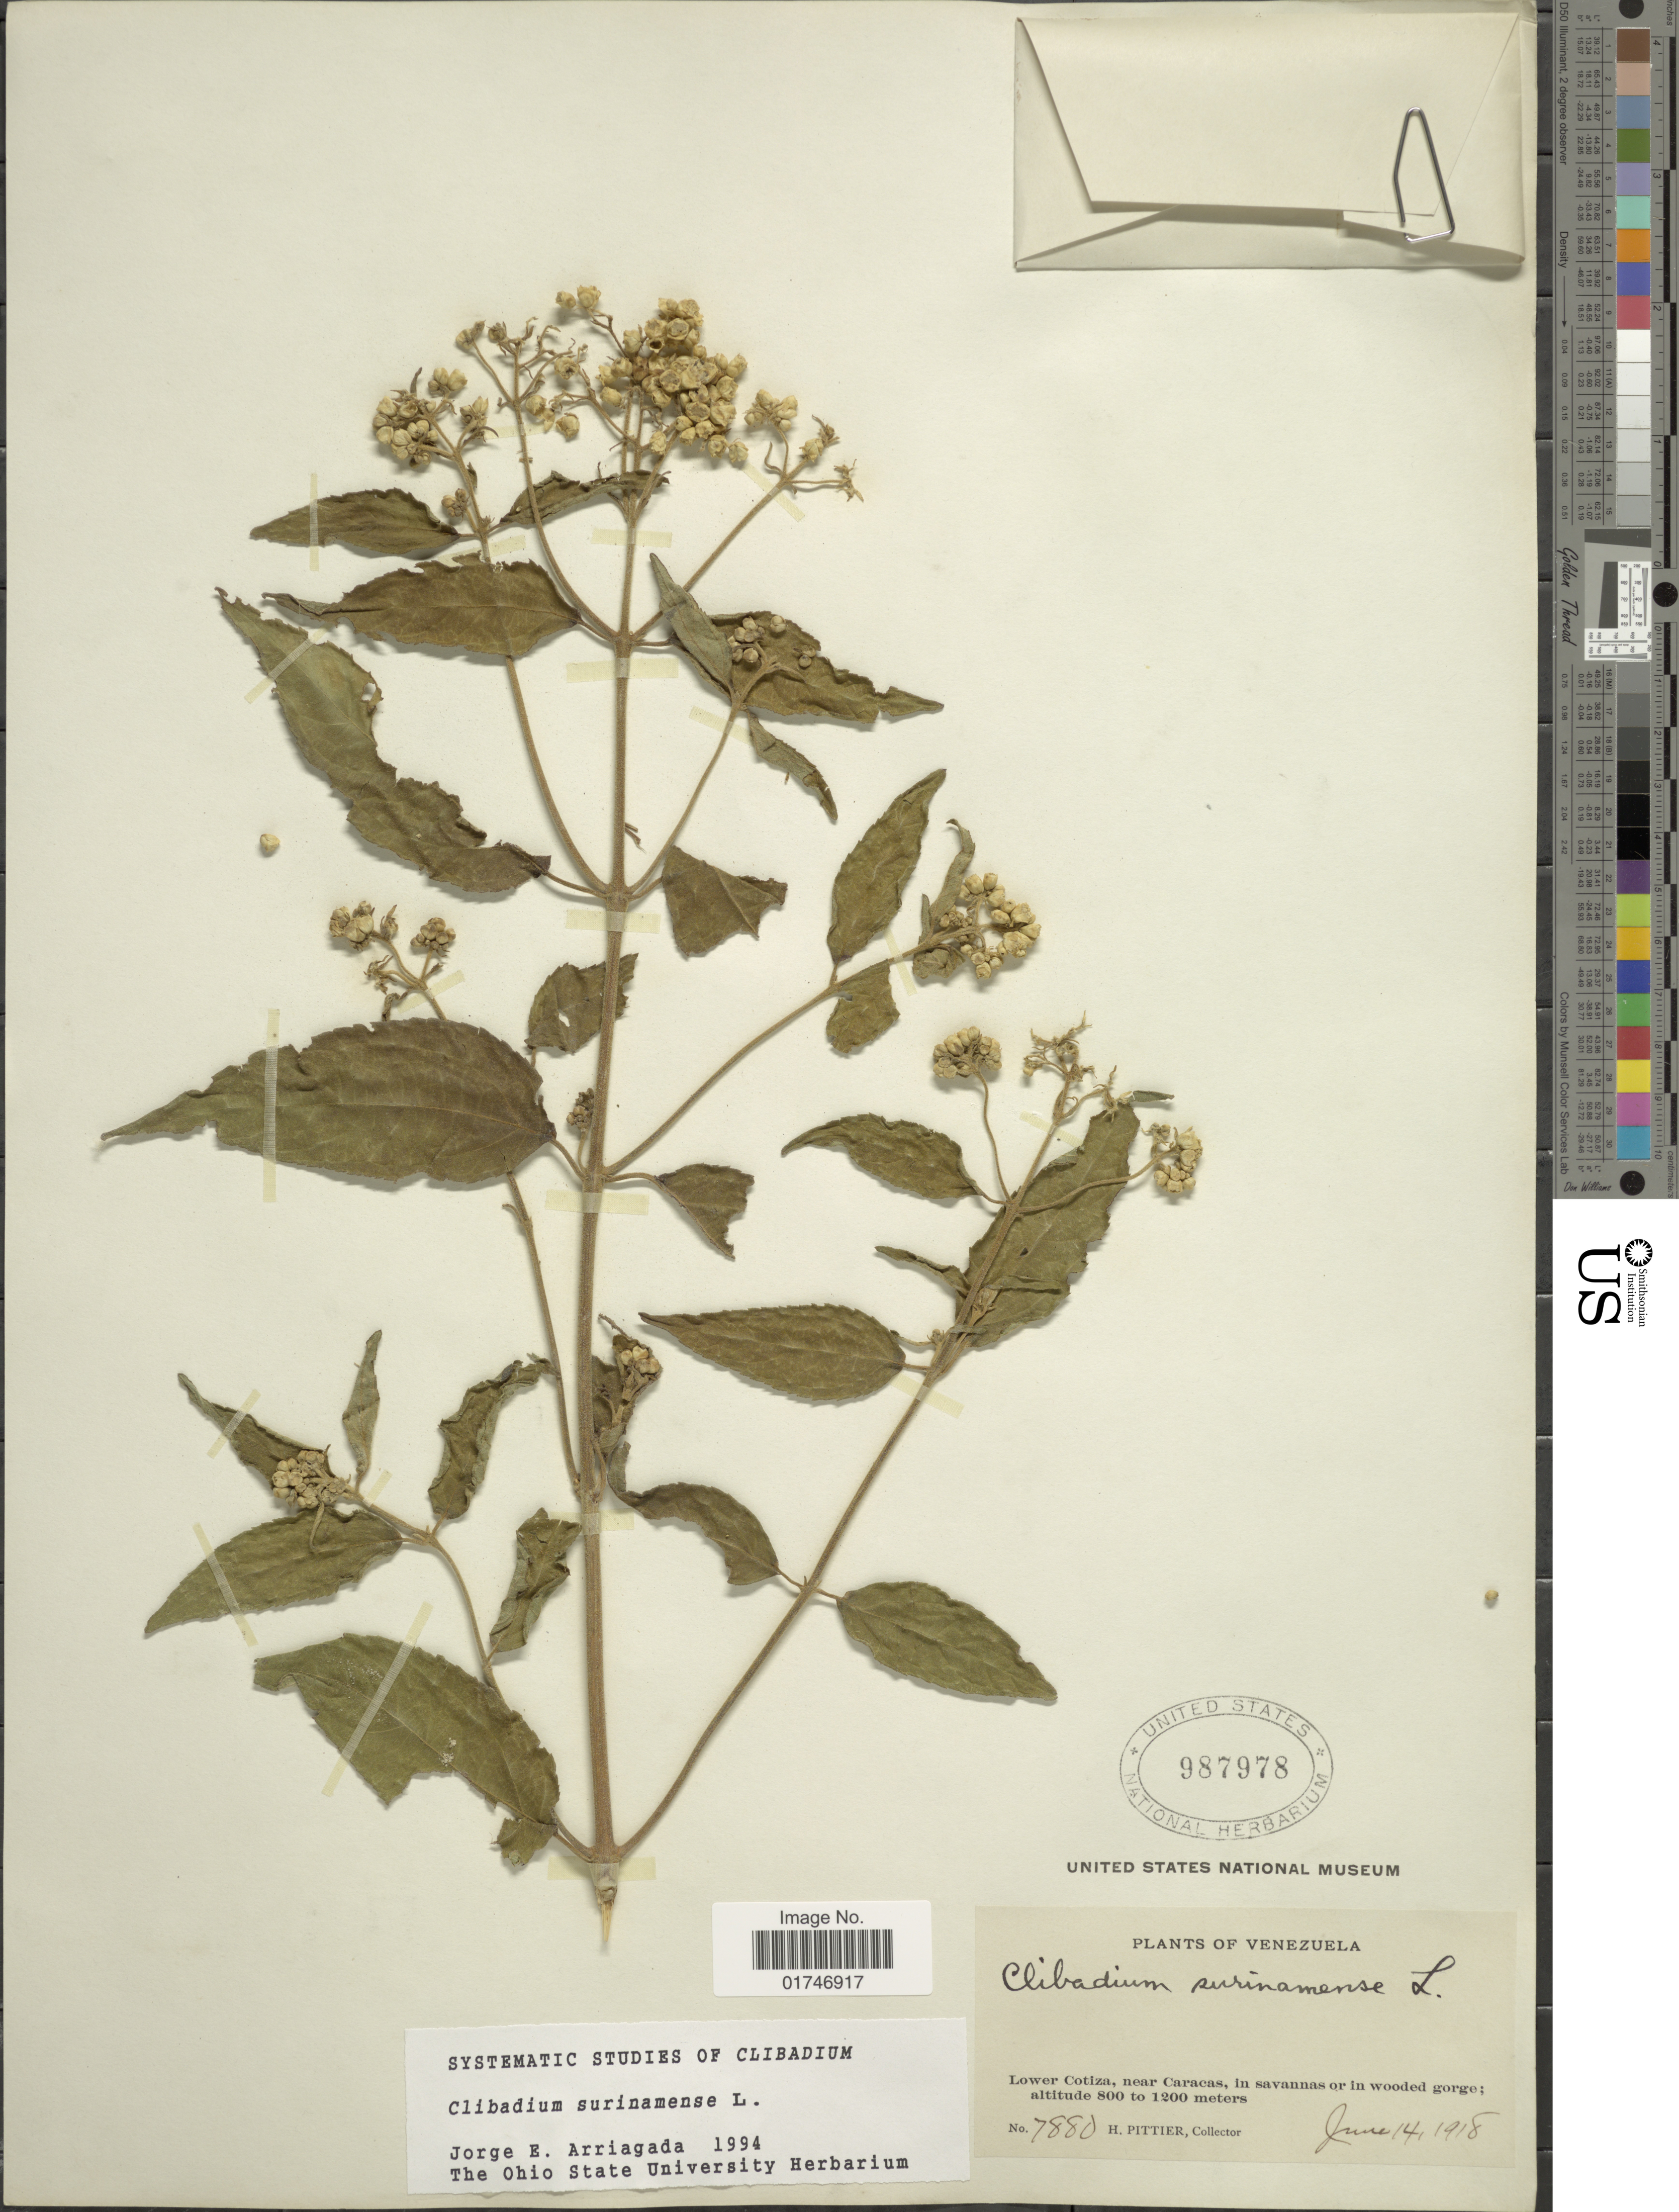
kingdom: Plantae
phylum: Tracheophyta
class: Magnoliopsida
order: Asterales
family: Asteraceae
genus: Clibadium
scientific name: Clibadium surinamense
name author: L.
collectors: H. F. Pittier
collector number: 7880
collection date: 1918-06-14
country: Venezuela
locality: Lower Cotiza, near Caracas, in savannas or in wooded gorge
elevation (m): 800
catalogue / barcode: US 987978